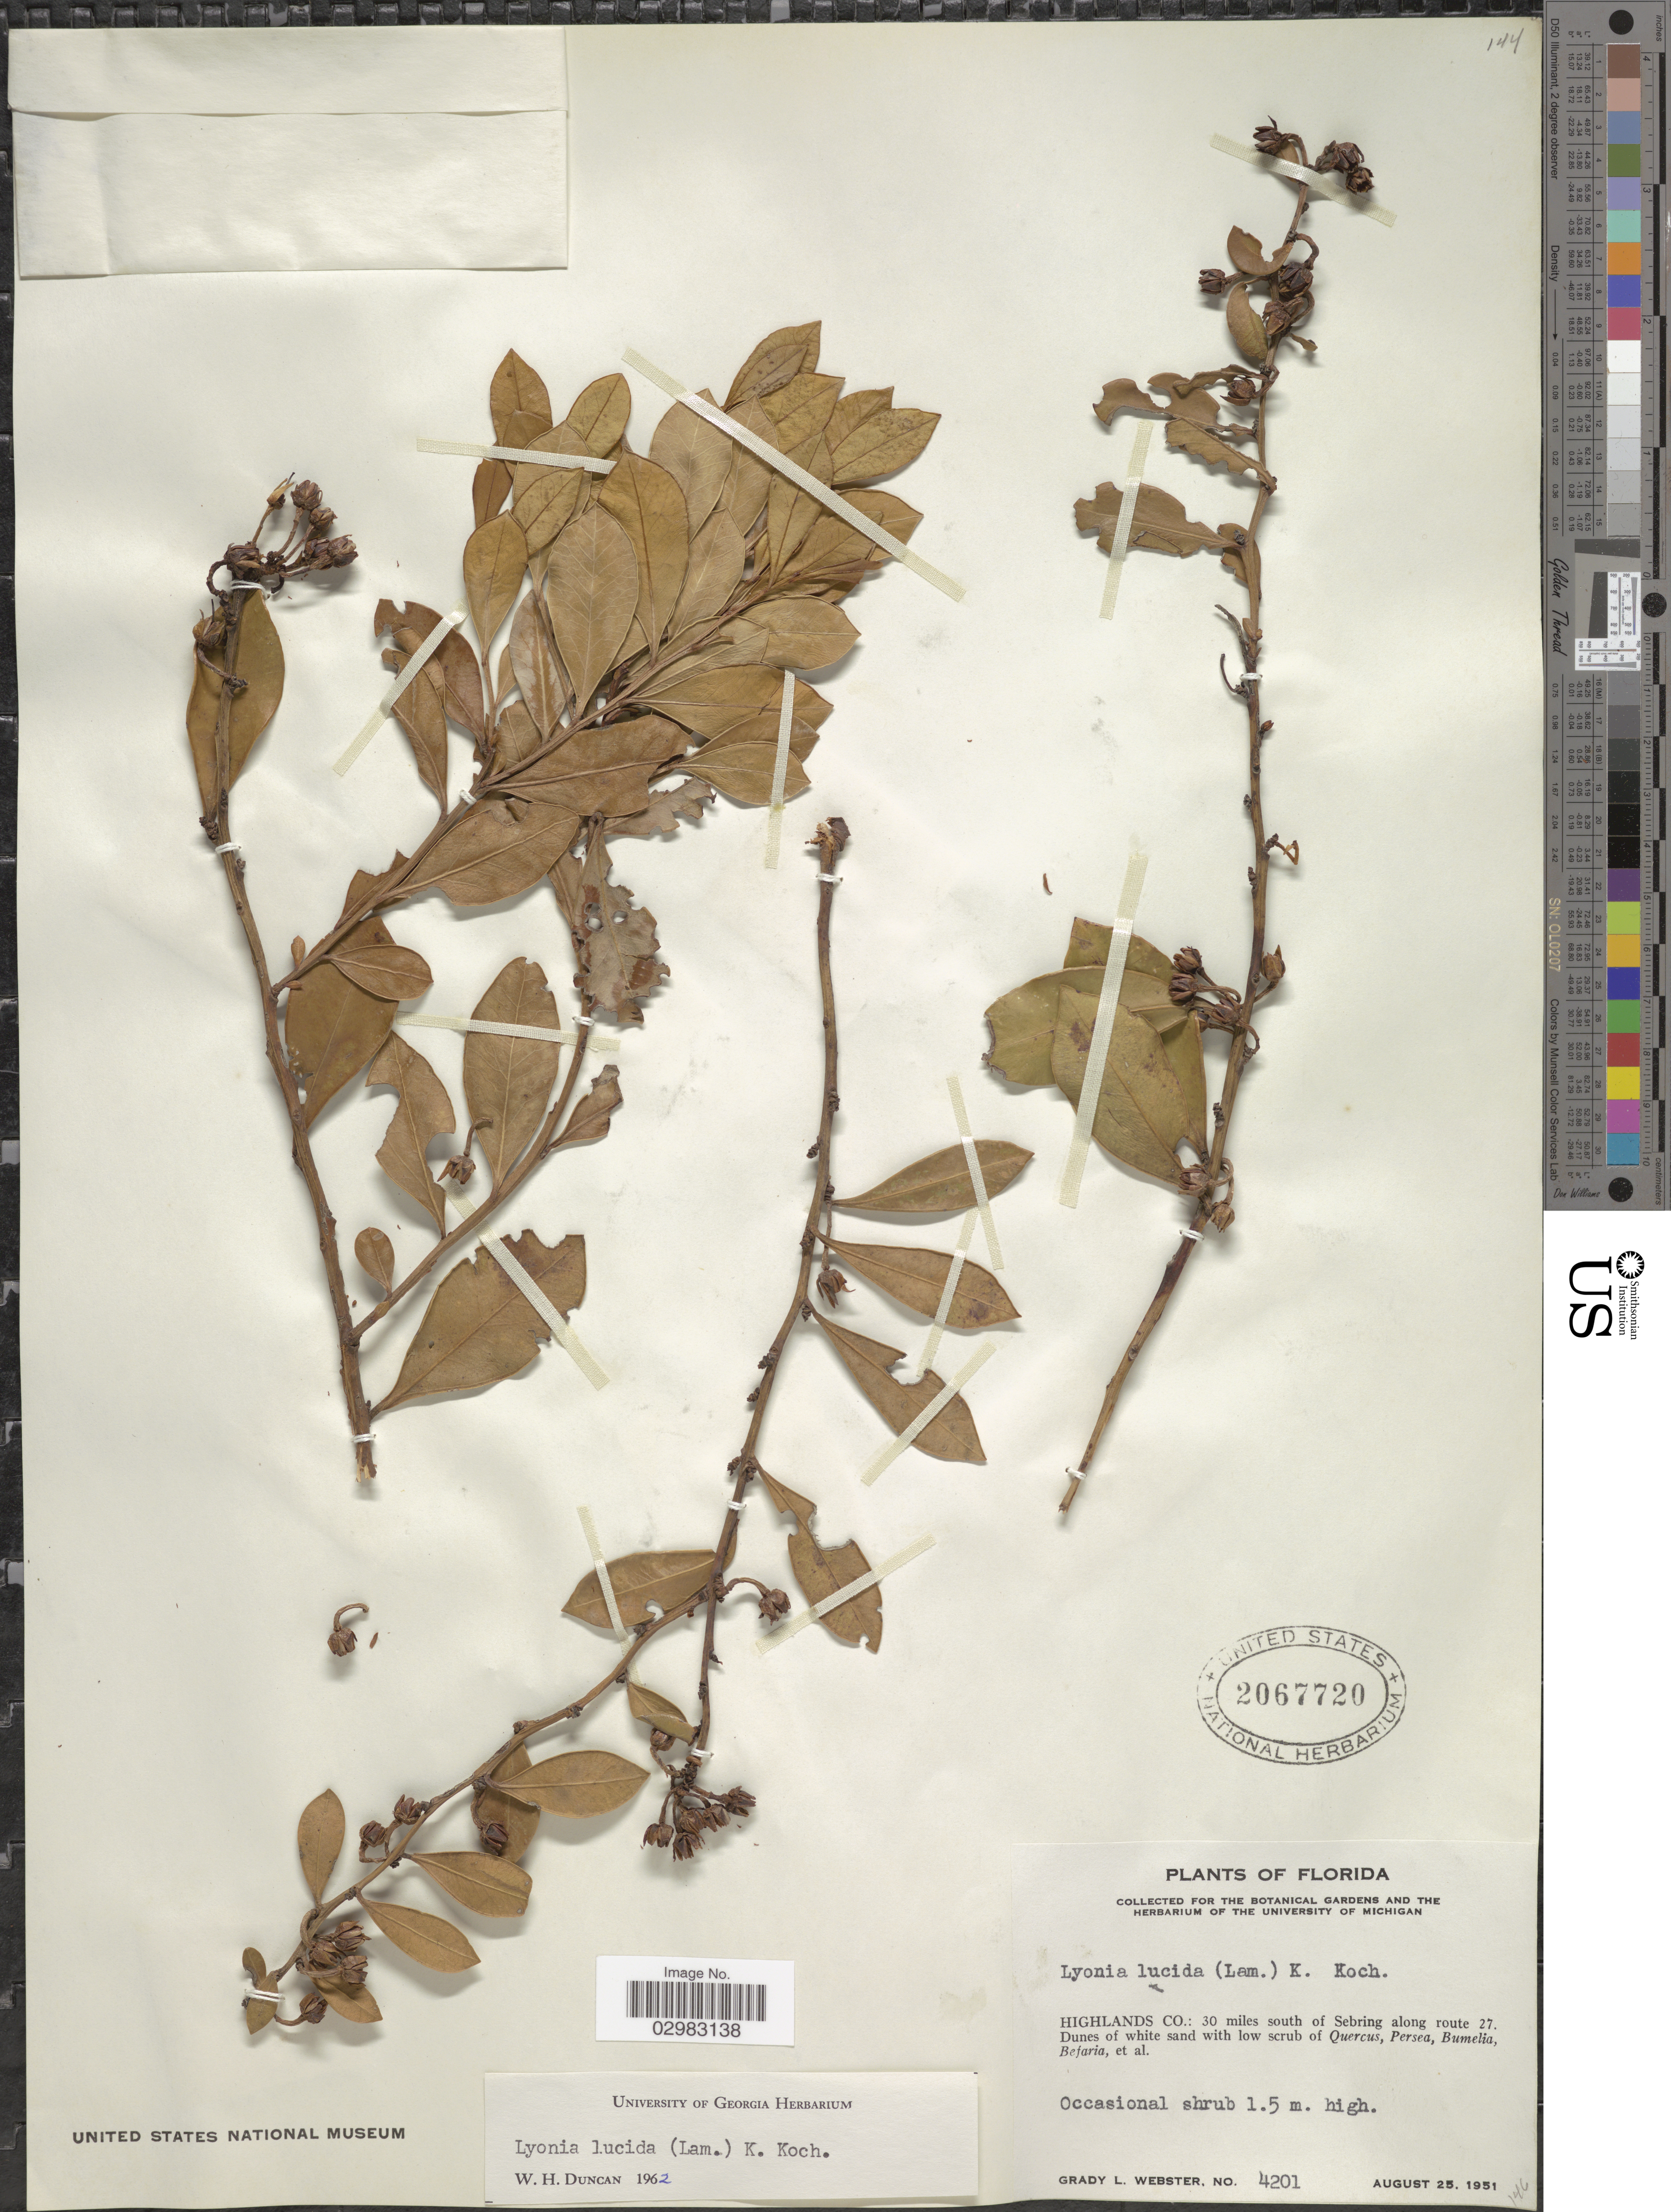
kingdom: Plantae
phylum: Tracheophyta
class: Magnoliopsida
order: Ericales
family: Ericaceae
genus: Lyonia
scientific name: Lyonia lucida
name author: K. Koch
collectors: G. L. Webster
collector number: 4201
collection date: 1951-08-25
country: United States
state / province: Florida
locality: Highlands Co.: 30 miles south of Sebring along route 27.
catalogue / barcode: US 2067720